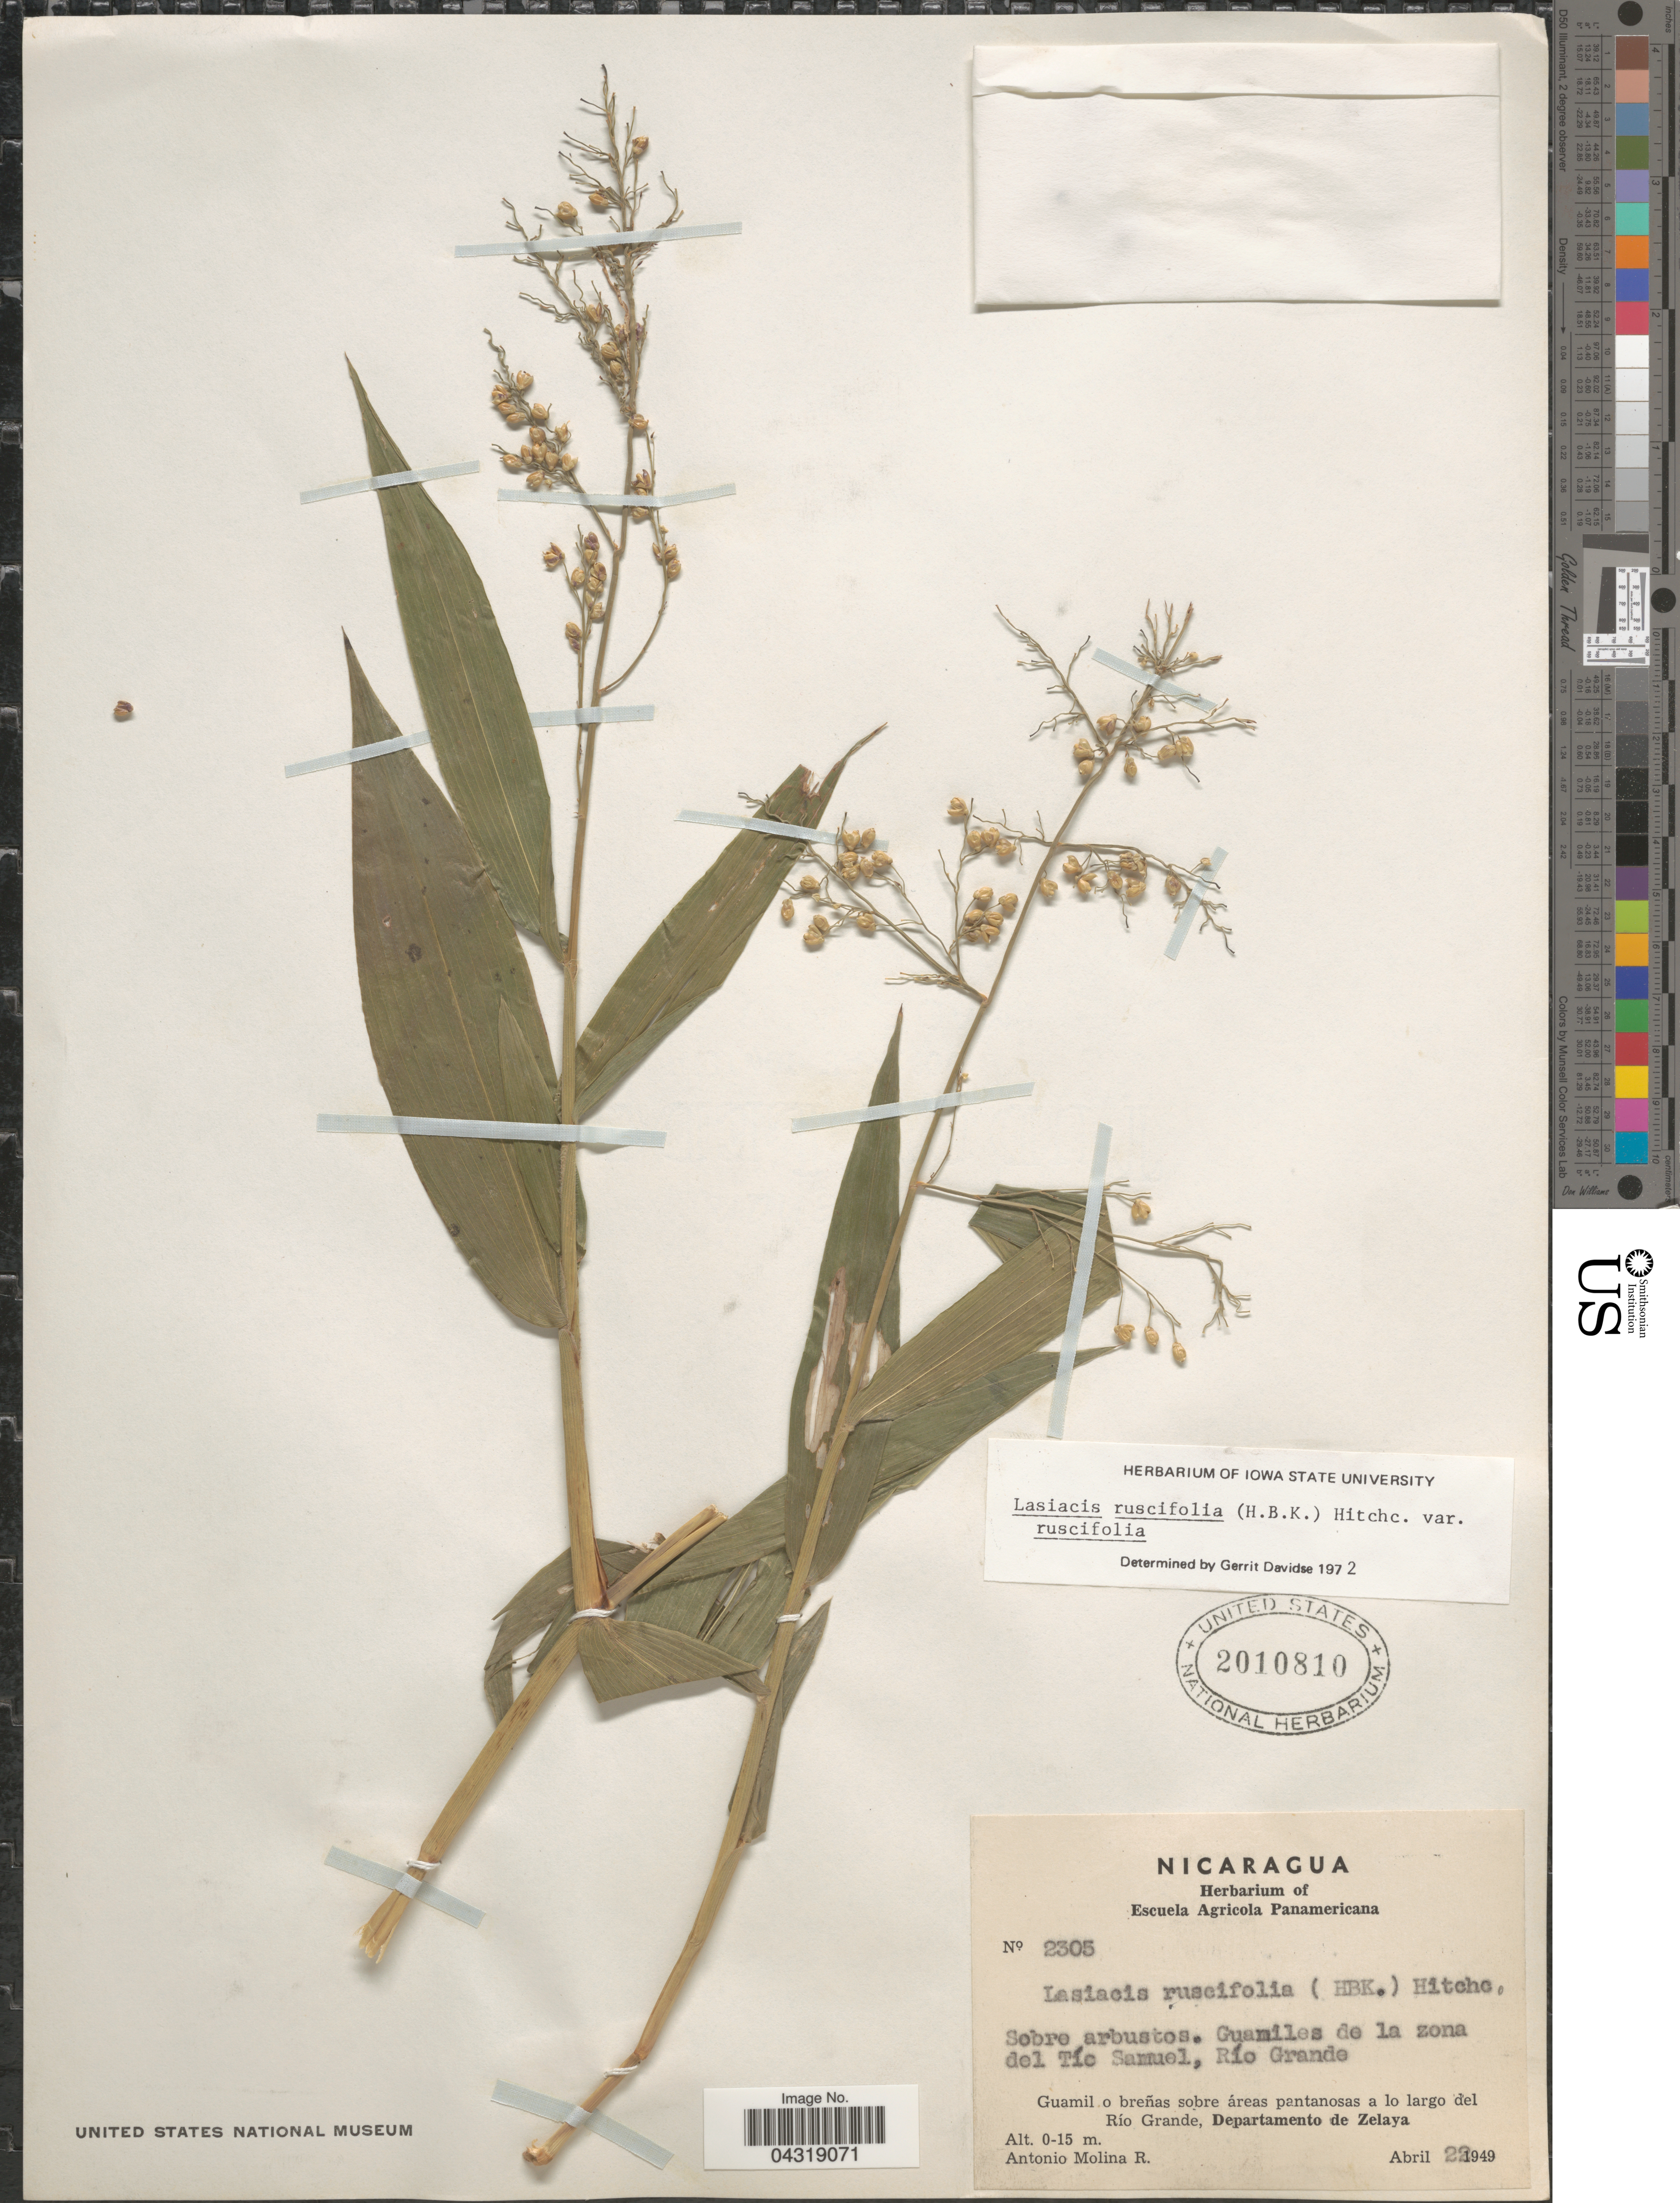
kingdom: Plantae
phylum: Tracheophyta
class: Liliopsida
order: Poales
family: Poaceae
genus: Lasiacis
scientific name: Lasiacis ruscifolia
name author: (Kunth) Hitchc.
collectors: A. Molina R.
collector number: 2305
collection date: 1949-04-22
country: Nicaragua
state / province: Atlántico Sur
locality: Guamiles de la zona del Tío Samuel, Río Grande. Guamil o breñas sobre áreas pantanosas a lo largo del Río Grande, Departamento de Zelaya.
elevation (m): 0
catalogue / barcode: US 2010810